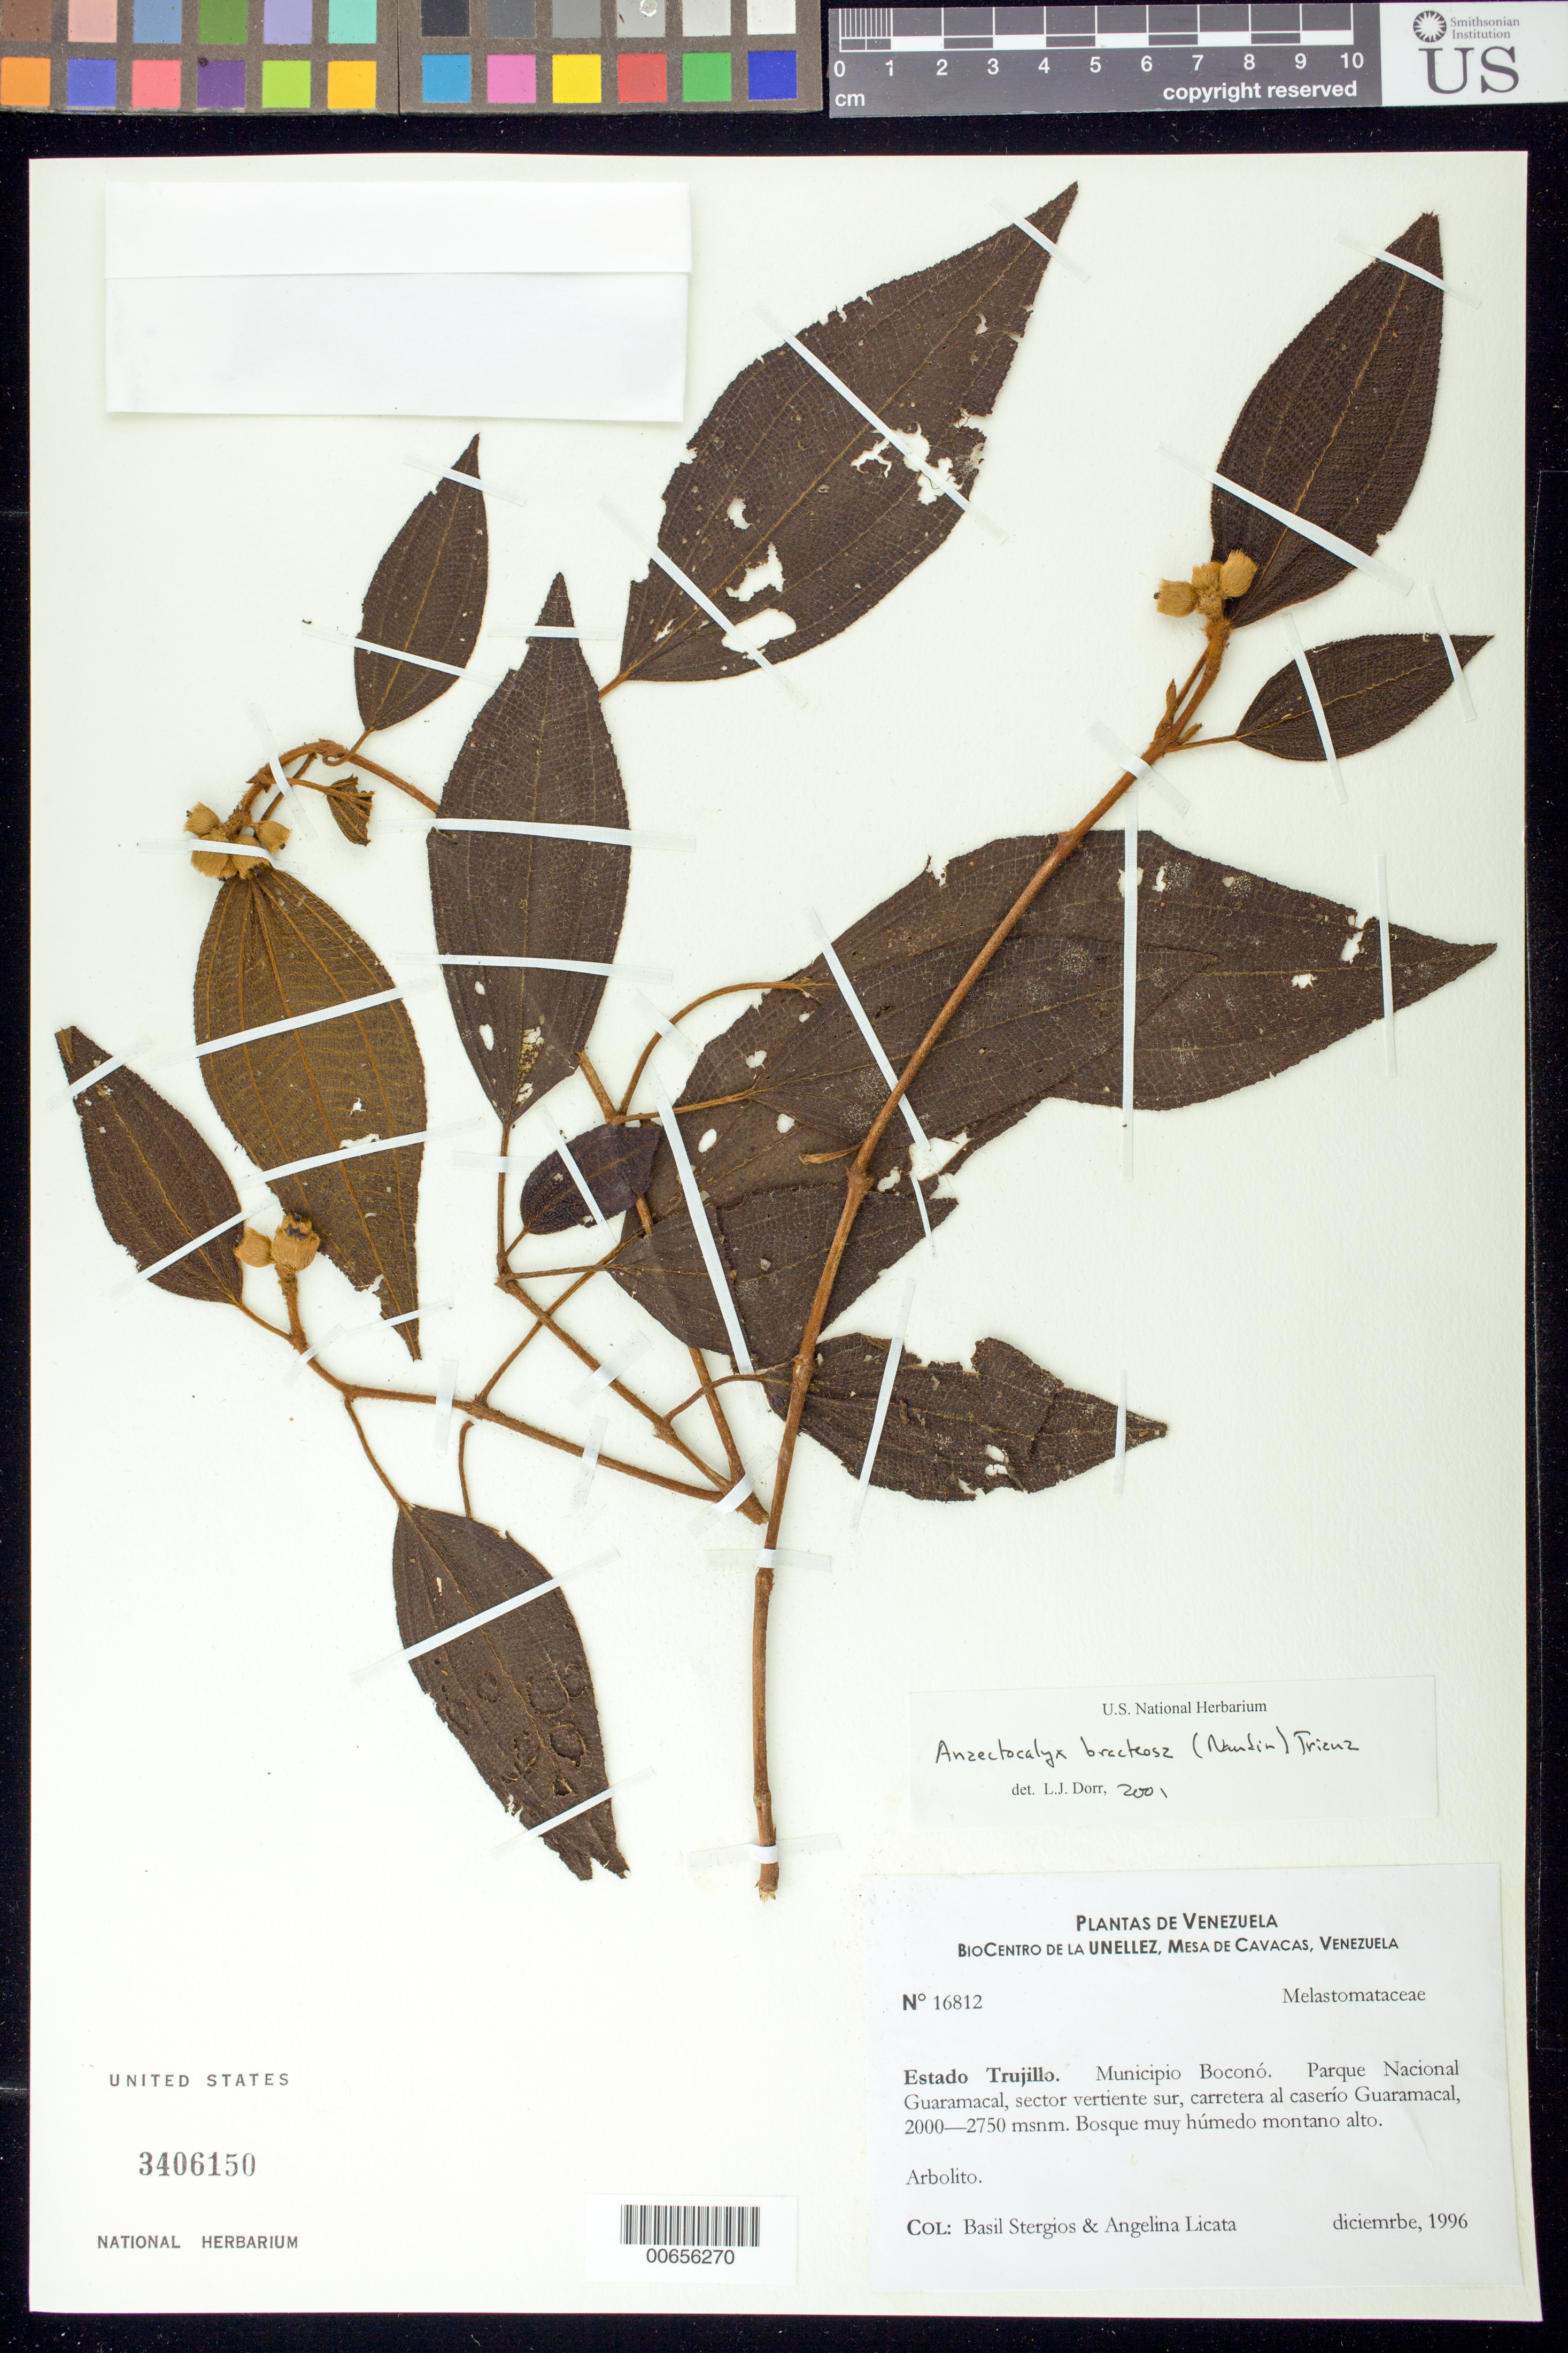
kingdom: Plantae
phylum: Tracheophyta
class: Magnoliopsida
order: Myrtales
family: Melastomataceae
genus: Anaectocalyx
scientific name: Anaectocalyx bracteosa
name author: (Naudin) Triana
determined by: Dorr, L. J., (BOT), Smithsonian Institution - National Museum of Natural History (UNITED STATES)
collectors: B. G. Stergios & A. Licata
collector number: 16812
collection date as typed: Dec 1996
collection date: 1996-12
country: Venezuela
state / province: Trujillo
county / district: Boconó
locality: Parque Nacional Guaramacal, vertiente S, carretera Guaramacal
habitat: Bosque muy húmedo montano alto.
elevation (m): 2000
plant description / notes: COL, PORT, US, VEN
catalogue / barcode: US 3406150